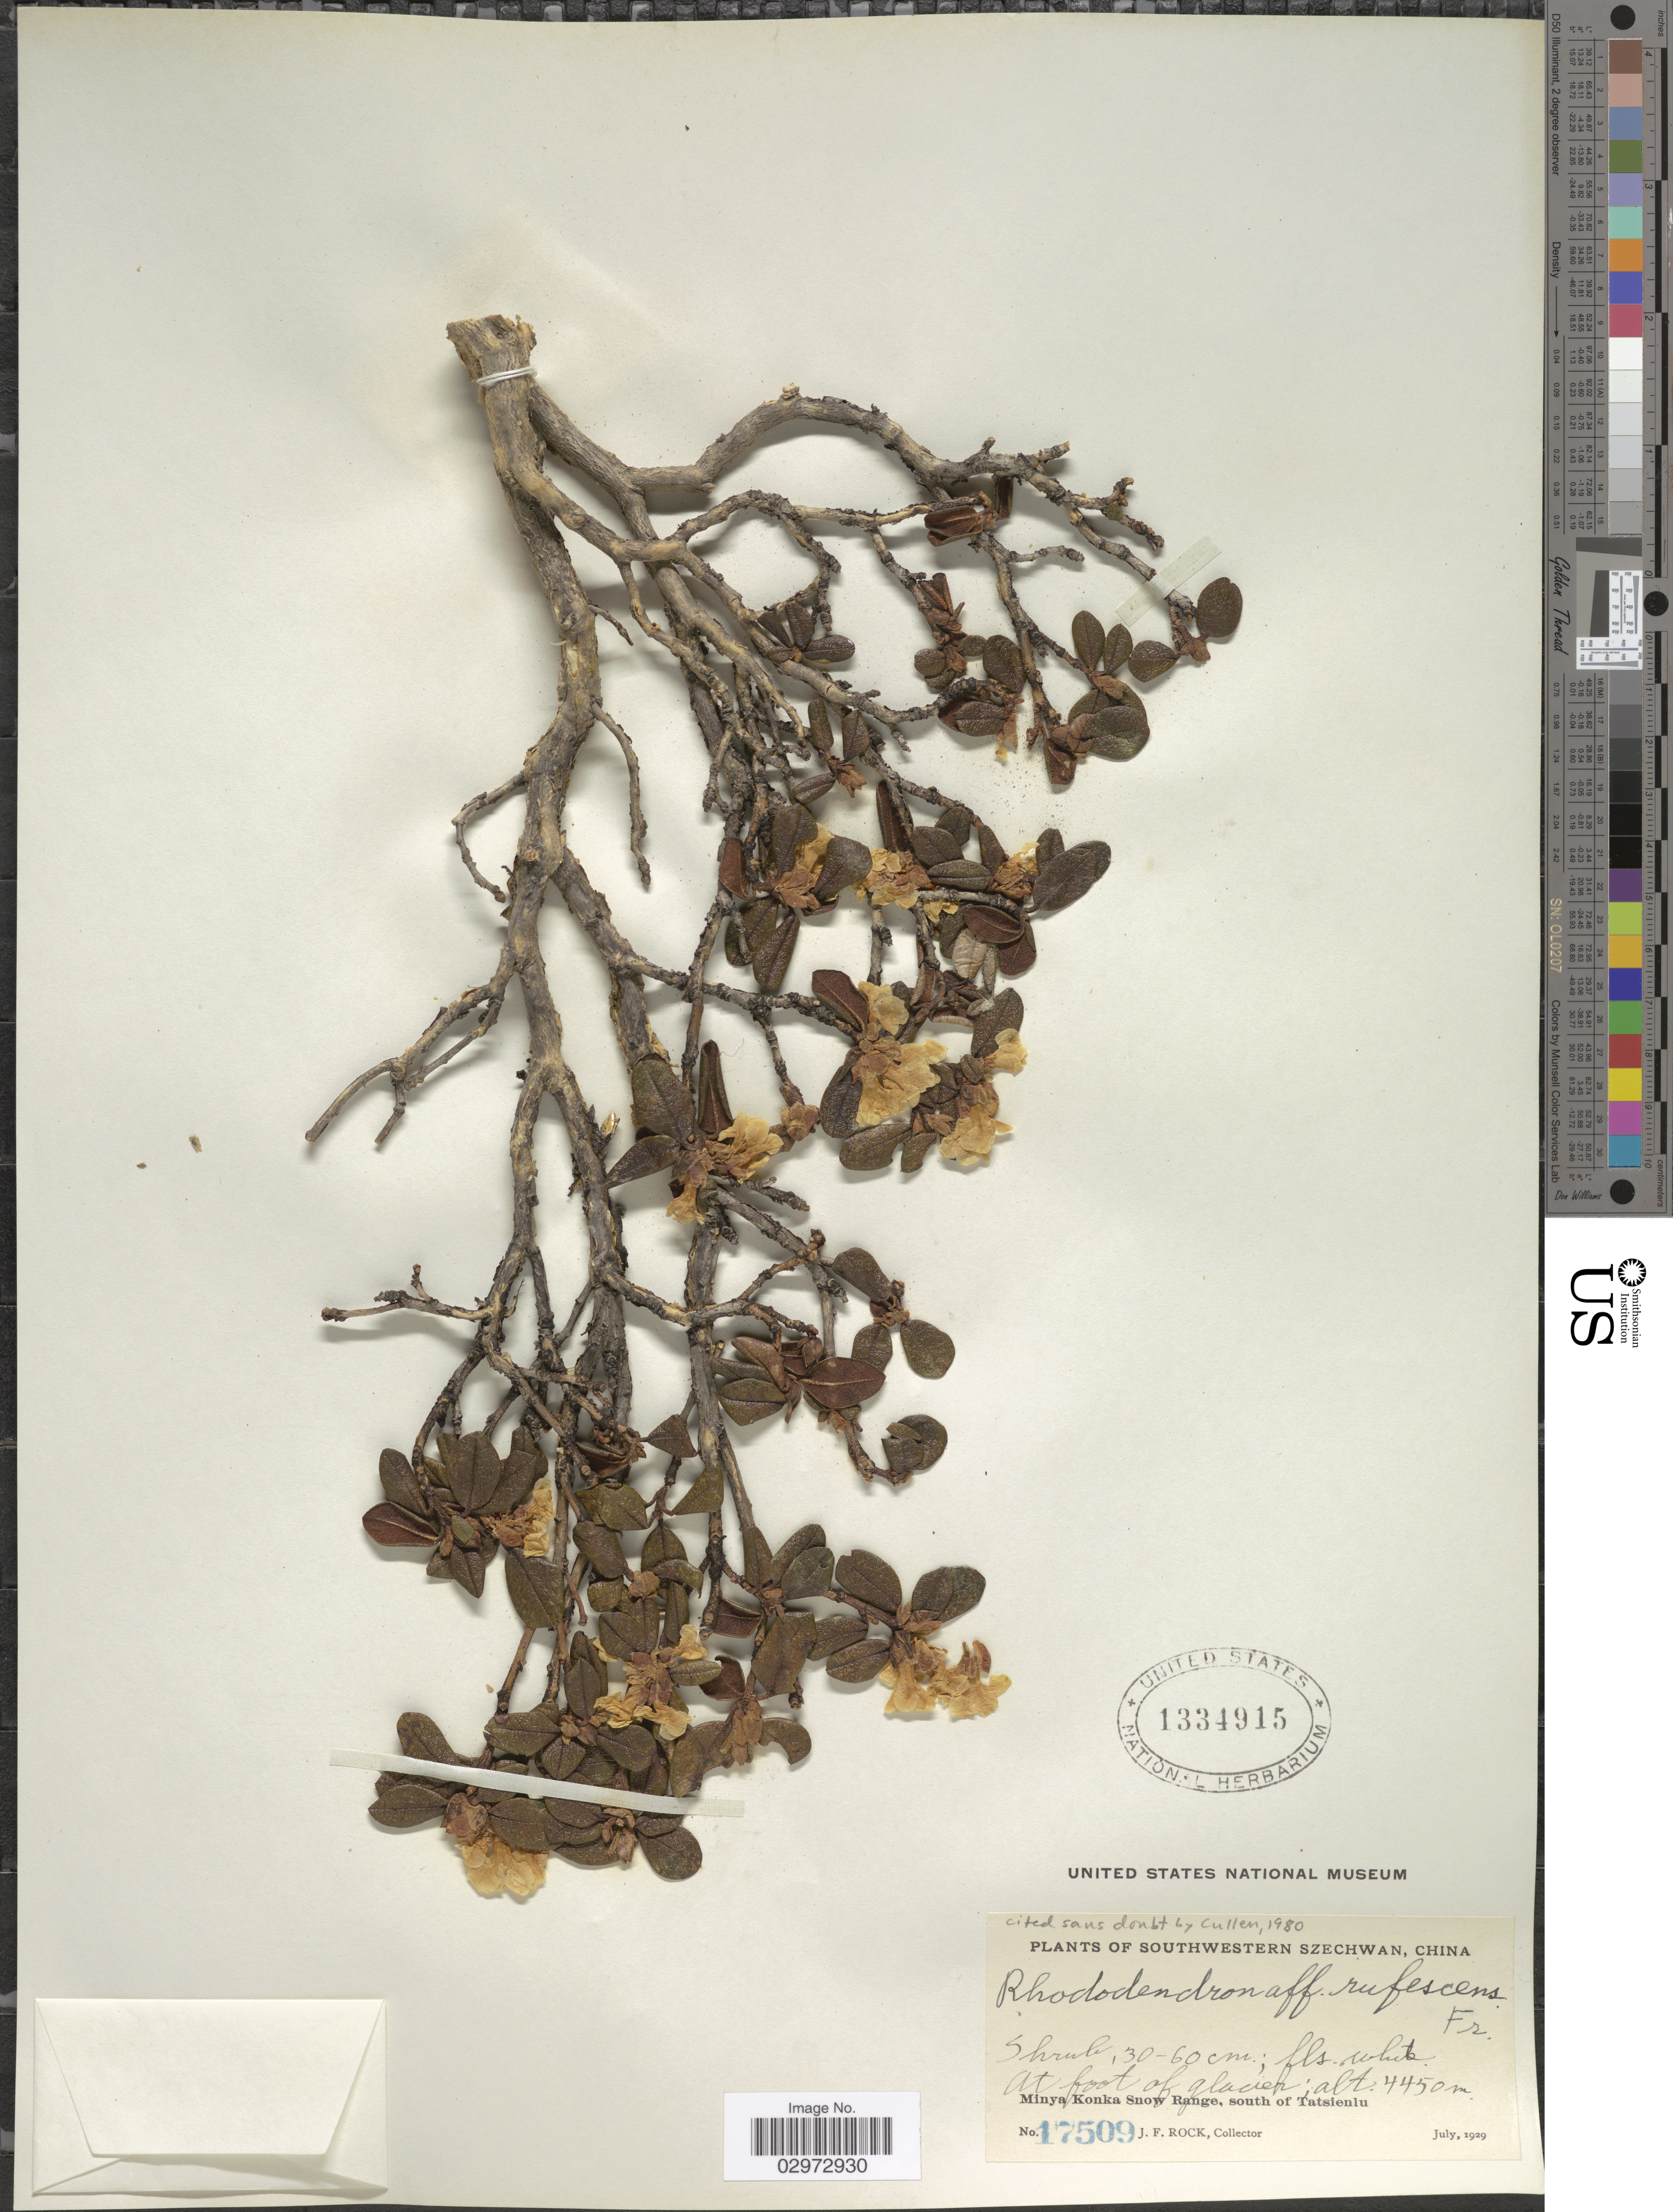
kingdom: Plantae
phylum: Tracheophyta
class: Magnoliopsida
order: Ericales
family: Ericaceae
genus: Rhododendron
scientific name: Rhododendron rufescens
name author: Franch.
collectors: J. Rock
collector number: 17509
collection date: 1929-07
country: China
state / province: Sichuan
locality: Southwestern Szechwan, Minya Konka Snow Range, south of Tatsienlu.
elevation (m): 4450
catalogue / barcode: US 1334915